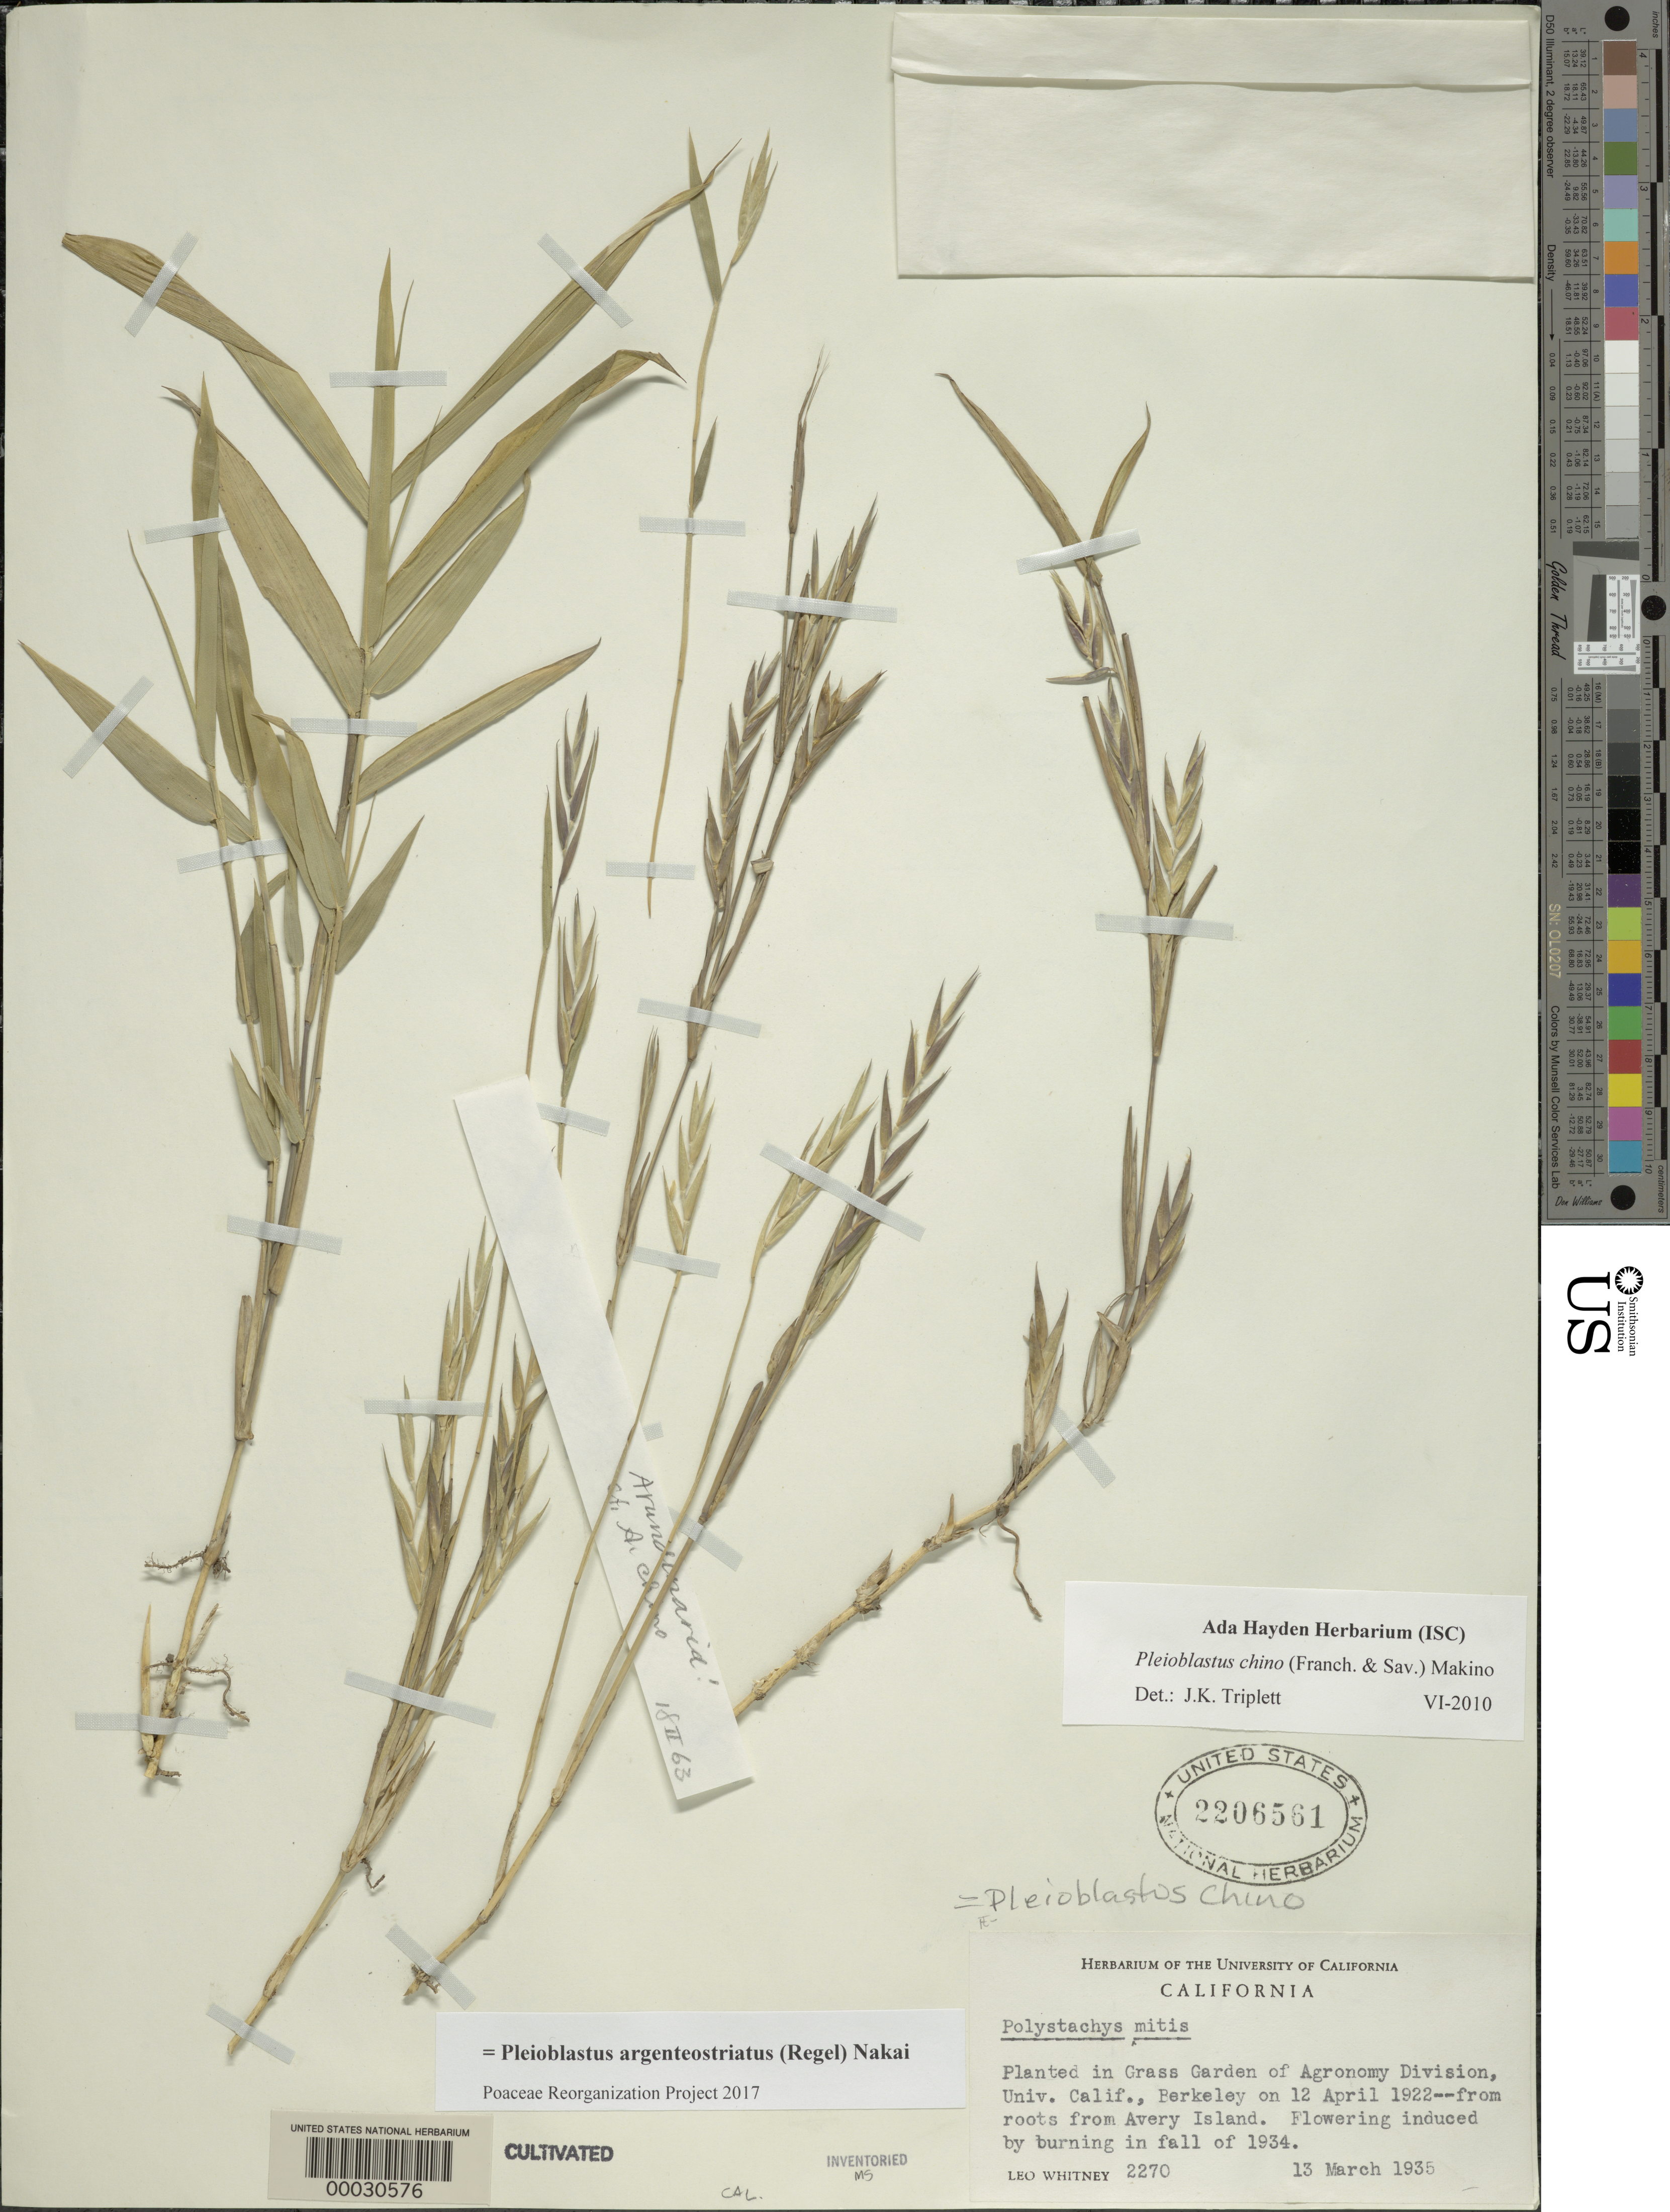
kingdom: Plantae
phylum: Tracheophyta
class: Liliopsida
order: Poales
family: Poaceae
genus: Pleioblastus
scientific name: Pleioblastus argenteostriatus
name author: (Regel) Nakai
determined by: Poaceae Reorganization Project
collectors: L. Whitney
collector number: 2270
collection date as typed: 13 Mar 1935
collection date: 1935-03-13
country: United States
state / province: California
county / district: Alameda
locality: University of california-berkeley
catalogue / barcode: US 2206561